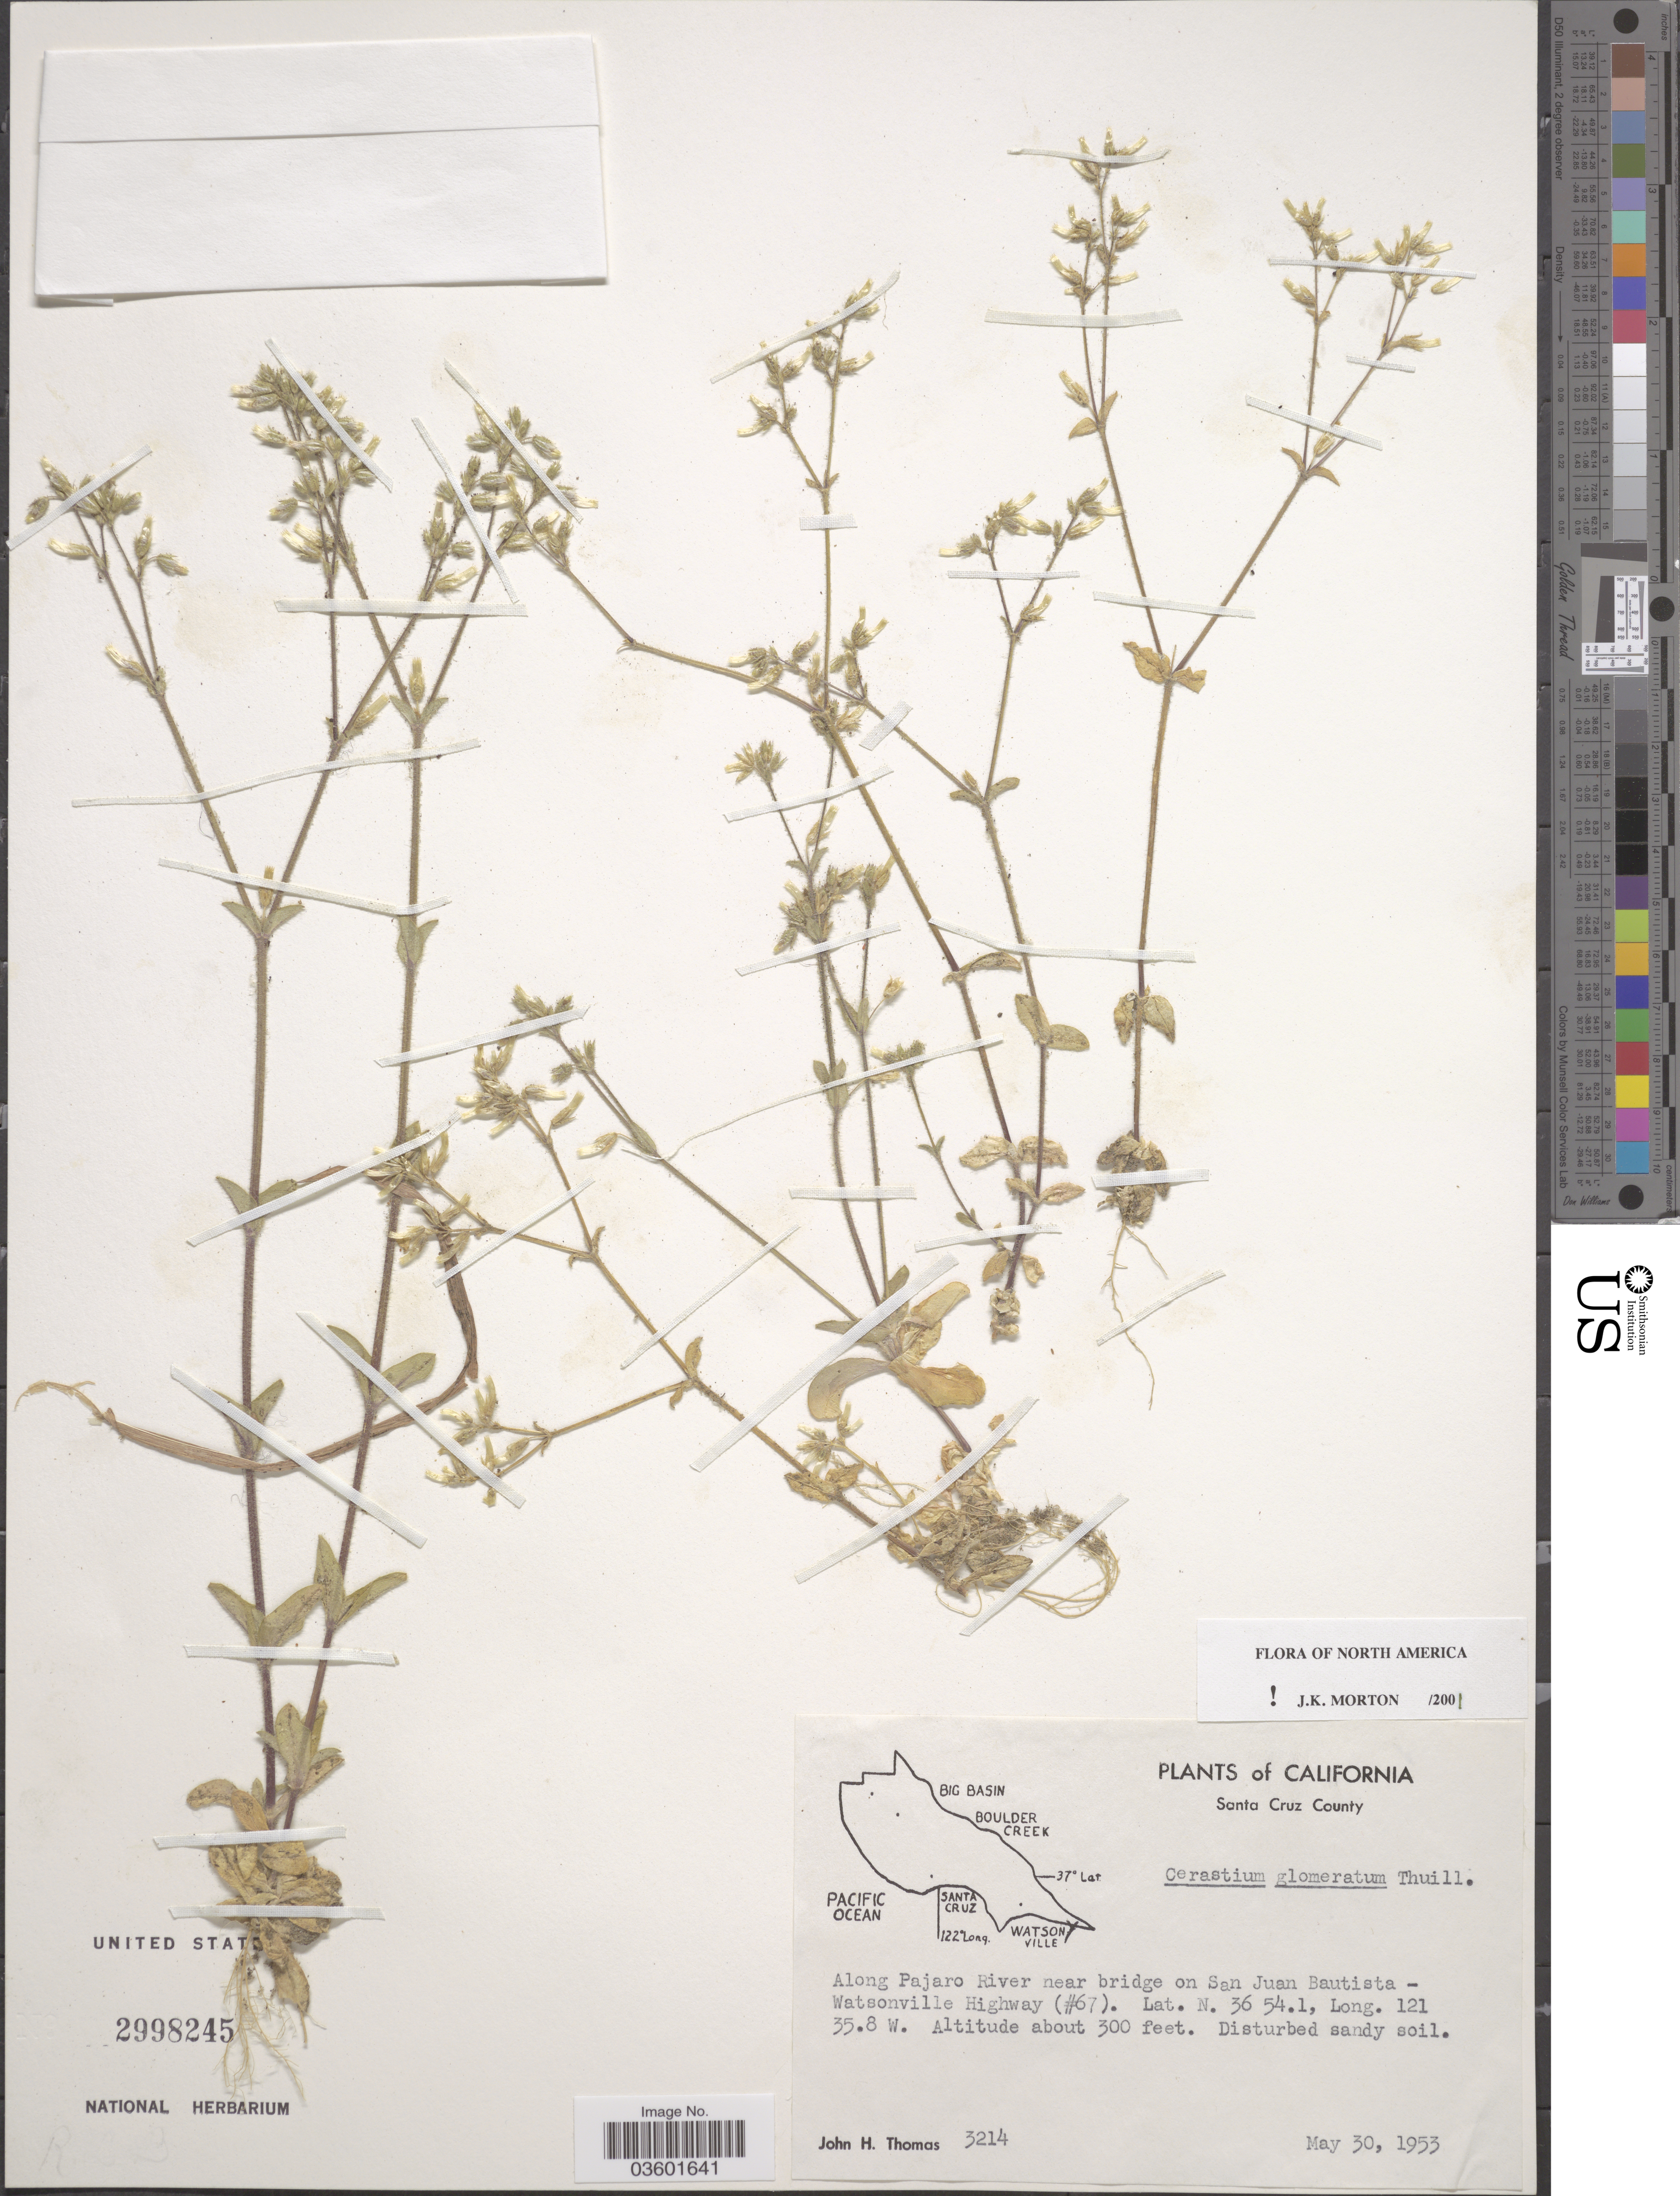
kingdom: Plantae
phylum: Tracheophyta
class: Magnoliopsida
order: Caryophyllales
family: Caryophyllaceae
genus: Cerastium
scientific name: Cerastium glomeratum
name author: Thuill.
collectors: J. H. Thomas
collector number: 3214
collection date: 1953-05-30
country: United States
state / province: California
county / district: Santa Cruz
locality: Santa Cruz County. Along Pajaro River near bridge on San juan Bautista - Watsonville Highway (#67).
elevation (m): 91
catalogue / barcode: US 2998245